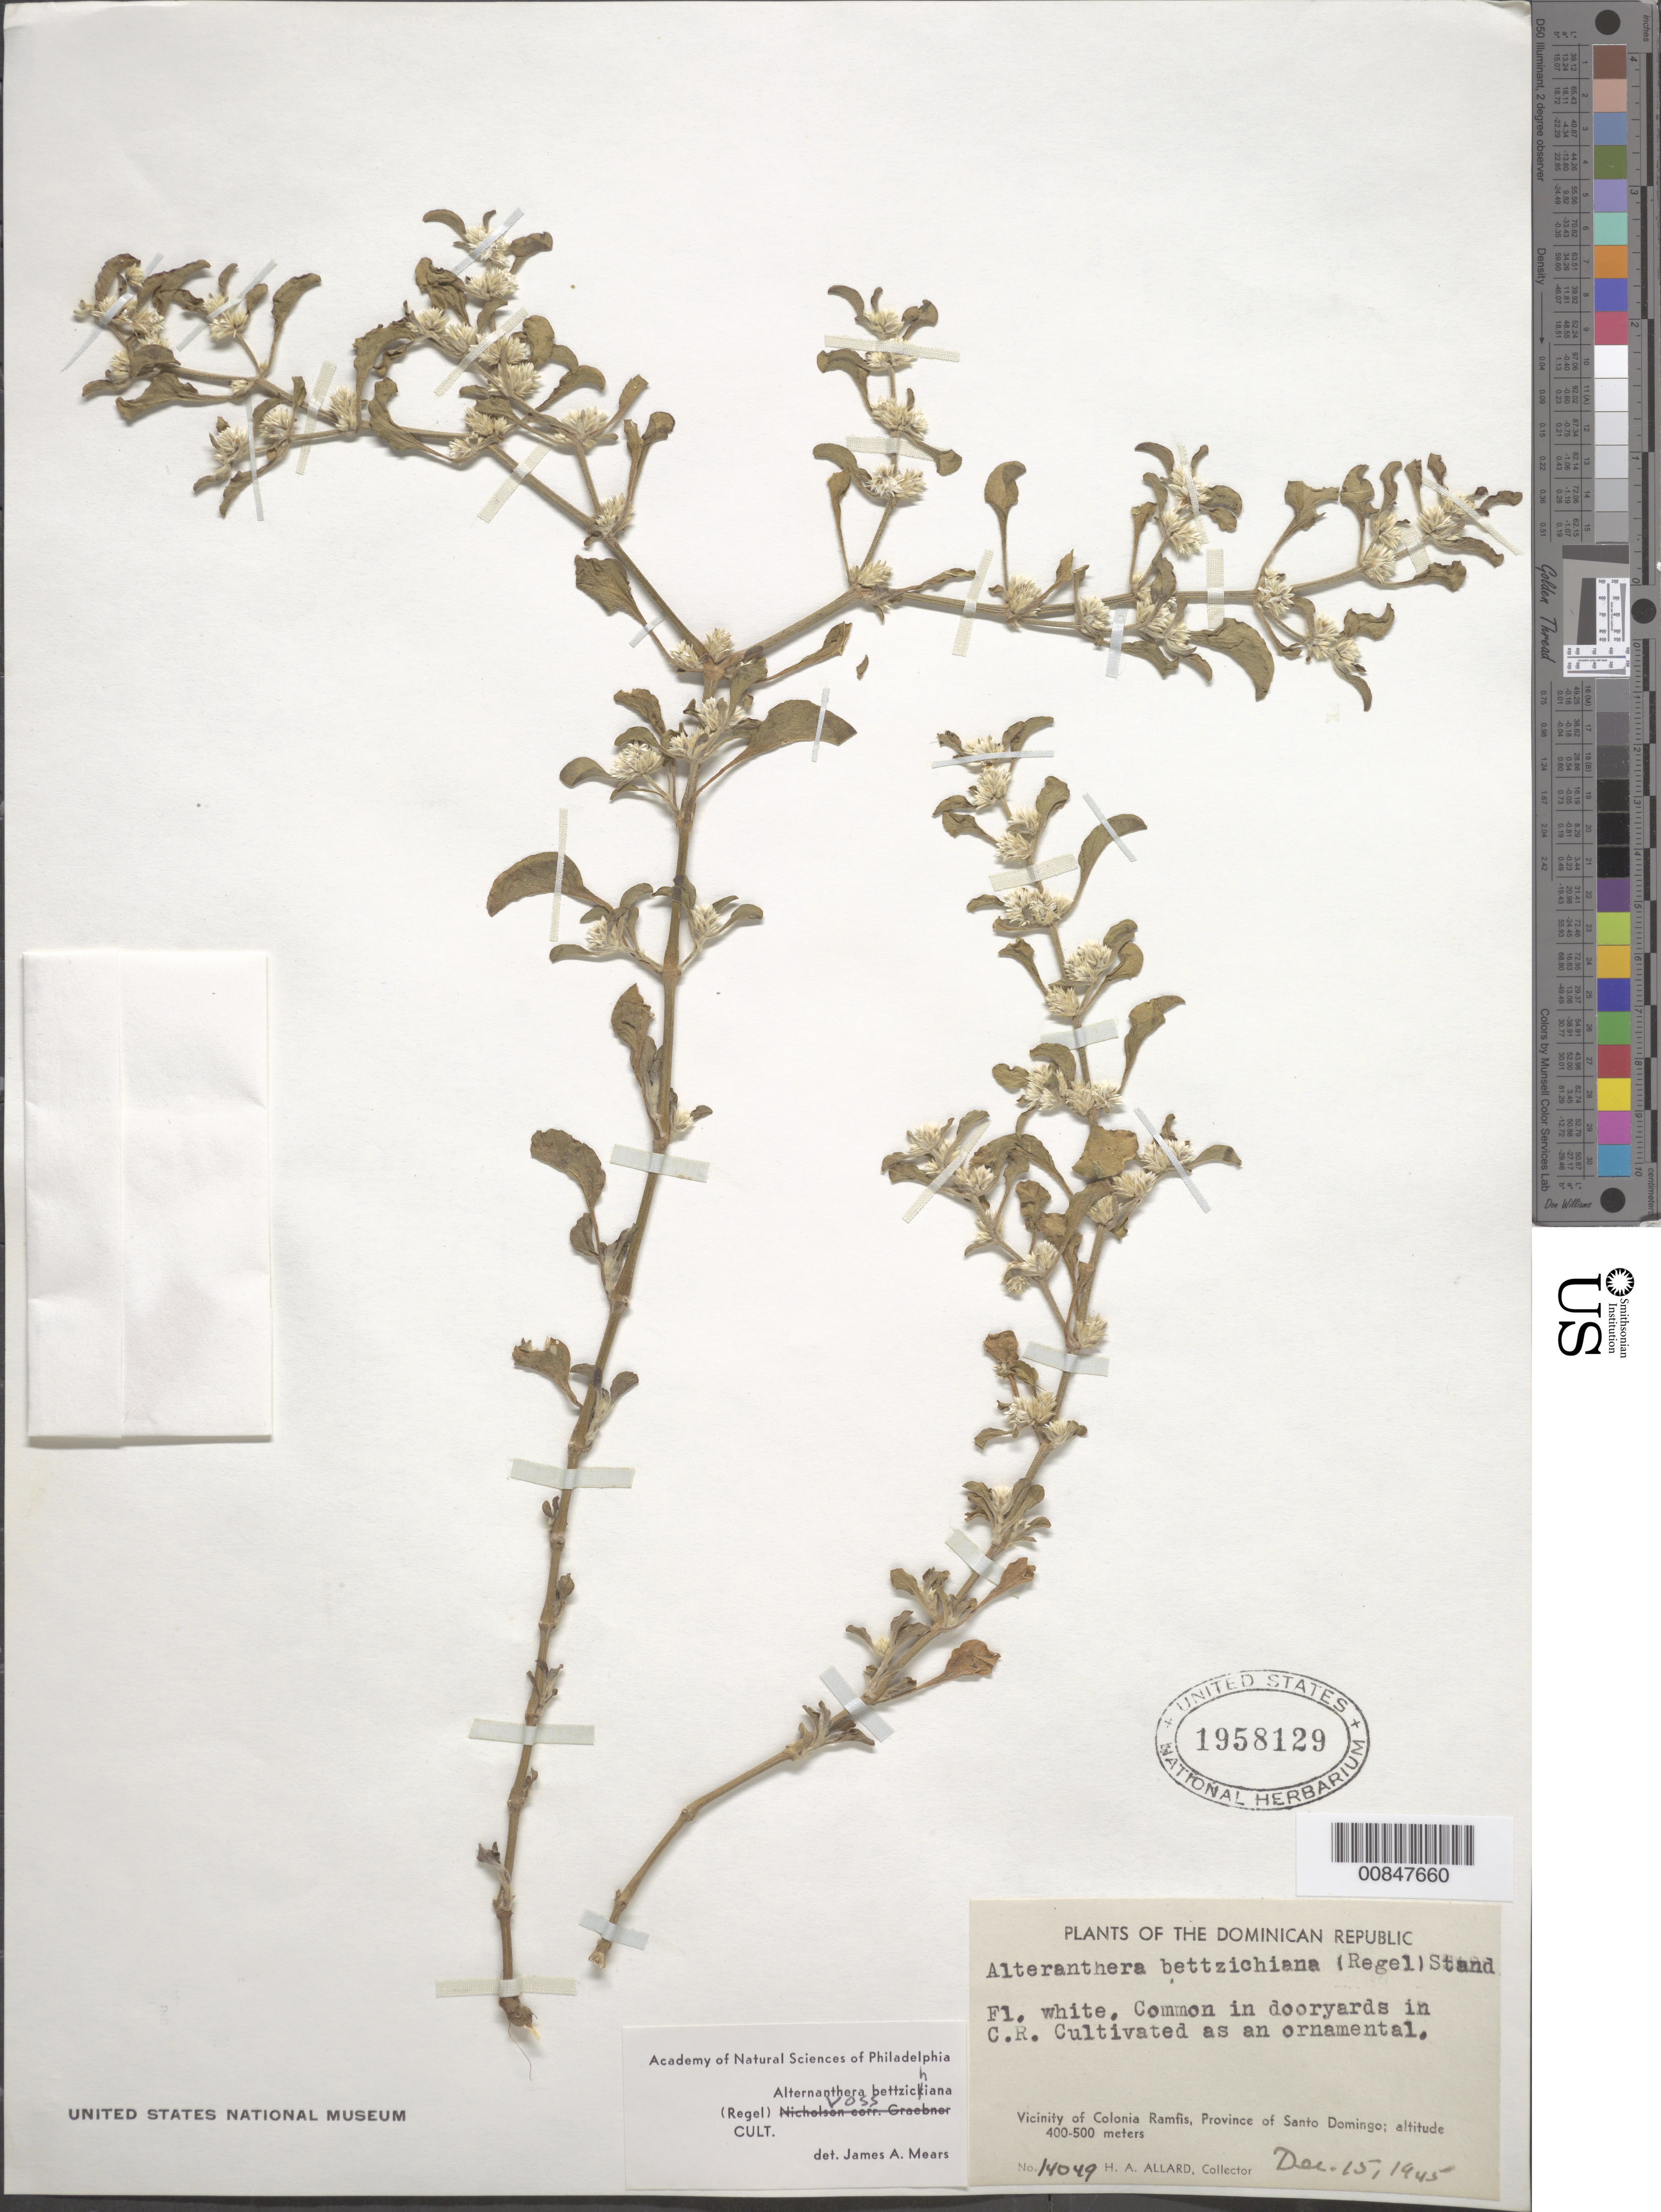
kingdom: Plantae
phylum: Tracheophyta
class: Magnoliopsida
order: Caryophyllales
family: Amaranthaceae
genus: Alternanthera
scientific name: Alternanthera tenella var. bettzickiana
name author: (Regel) Veldkamp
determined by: Mears, J. A., (PH), Academy of Natural Sciences of Philadelphia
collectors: H. A. Allard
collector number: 14049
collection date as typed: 15 Dec 1945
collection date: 1945-12-15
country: Dominican Republic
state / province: Distrito Nacional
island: Hispaniola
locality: Vicinity of Colonia Ramfis, Province of Santo Domingo (obsolete).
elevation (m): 400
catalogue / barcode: US 1958129